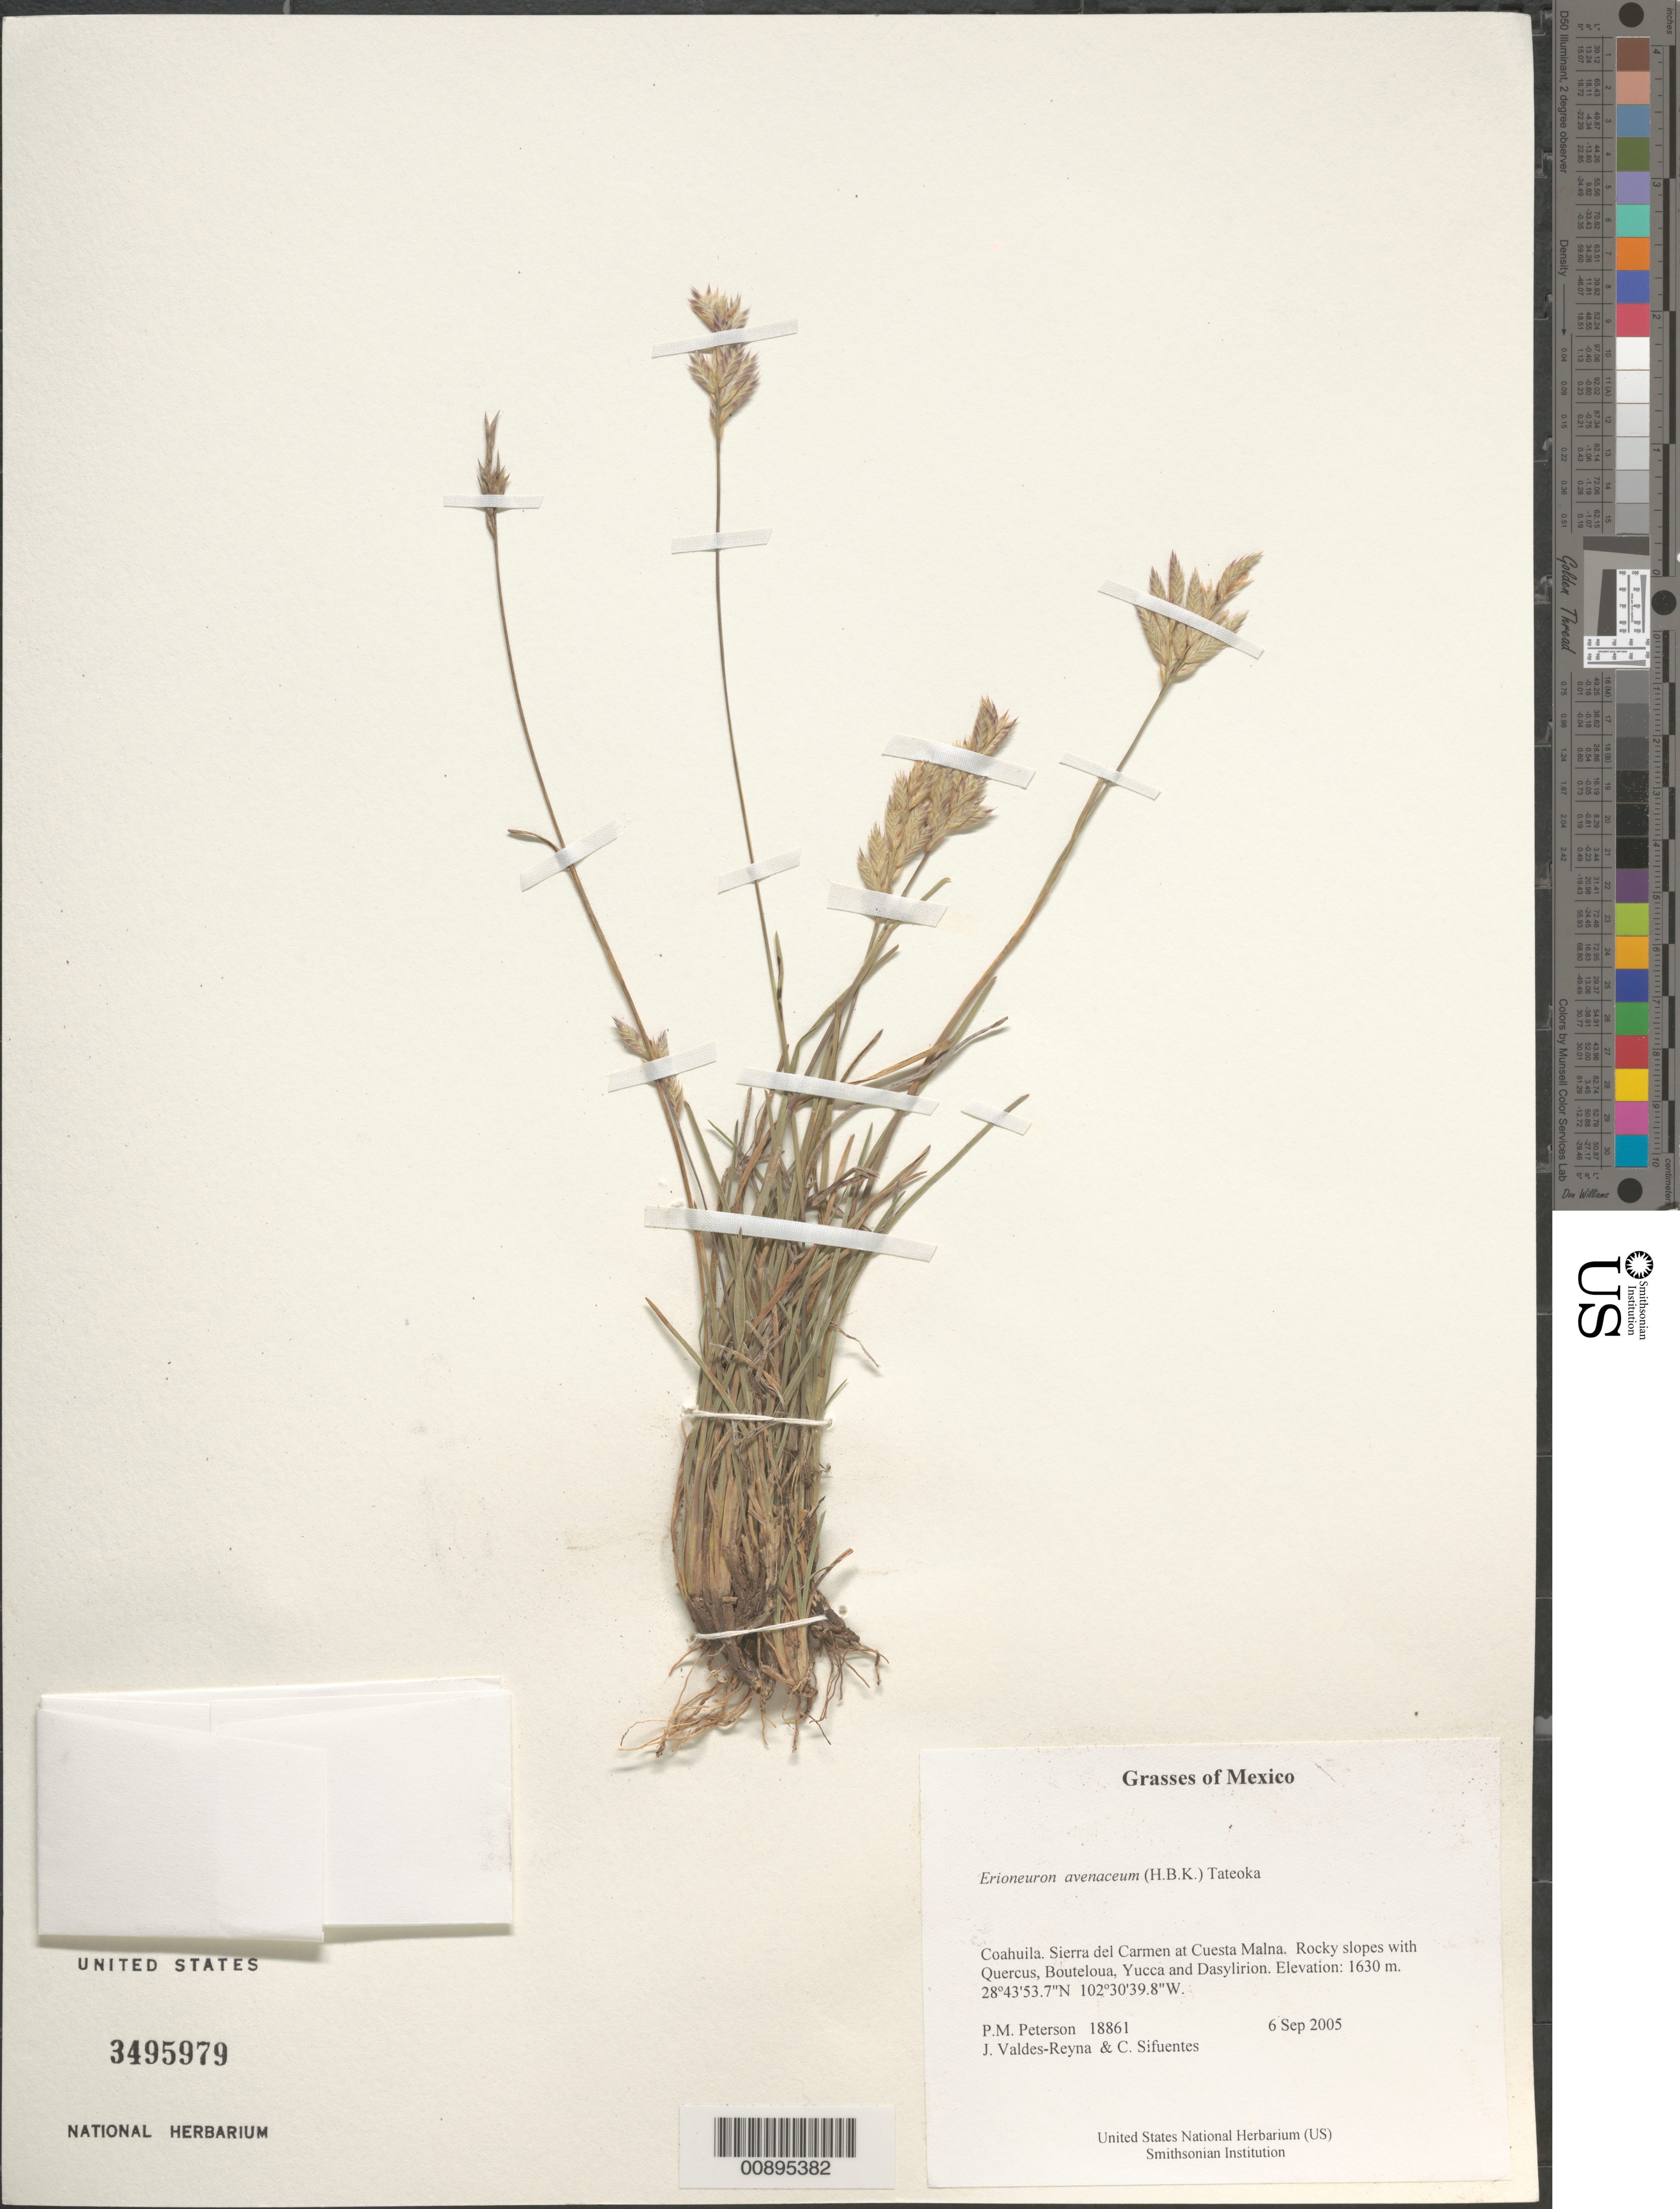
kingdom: Plantae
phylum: Tracheophyta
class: Liliopsida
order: Poales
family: Poaceae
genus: Erioneuron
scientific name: Erioneuron avenaceum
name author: (Kunth) Tateoka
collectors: P. M. Peterson, J. Valdés-Reyna & C. Sifuentes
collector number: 18861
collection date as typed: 06 Sep 2005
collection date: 2005-09-06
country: Mexico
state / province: Coahuila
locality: Sierra del Carmen at Cuesta Malna. Rocky slopes with Quercus, Bouteloua, Yucca and Dasylirion.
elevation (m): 1630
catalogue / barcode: US 3495979